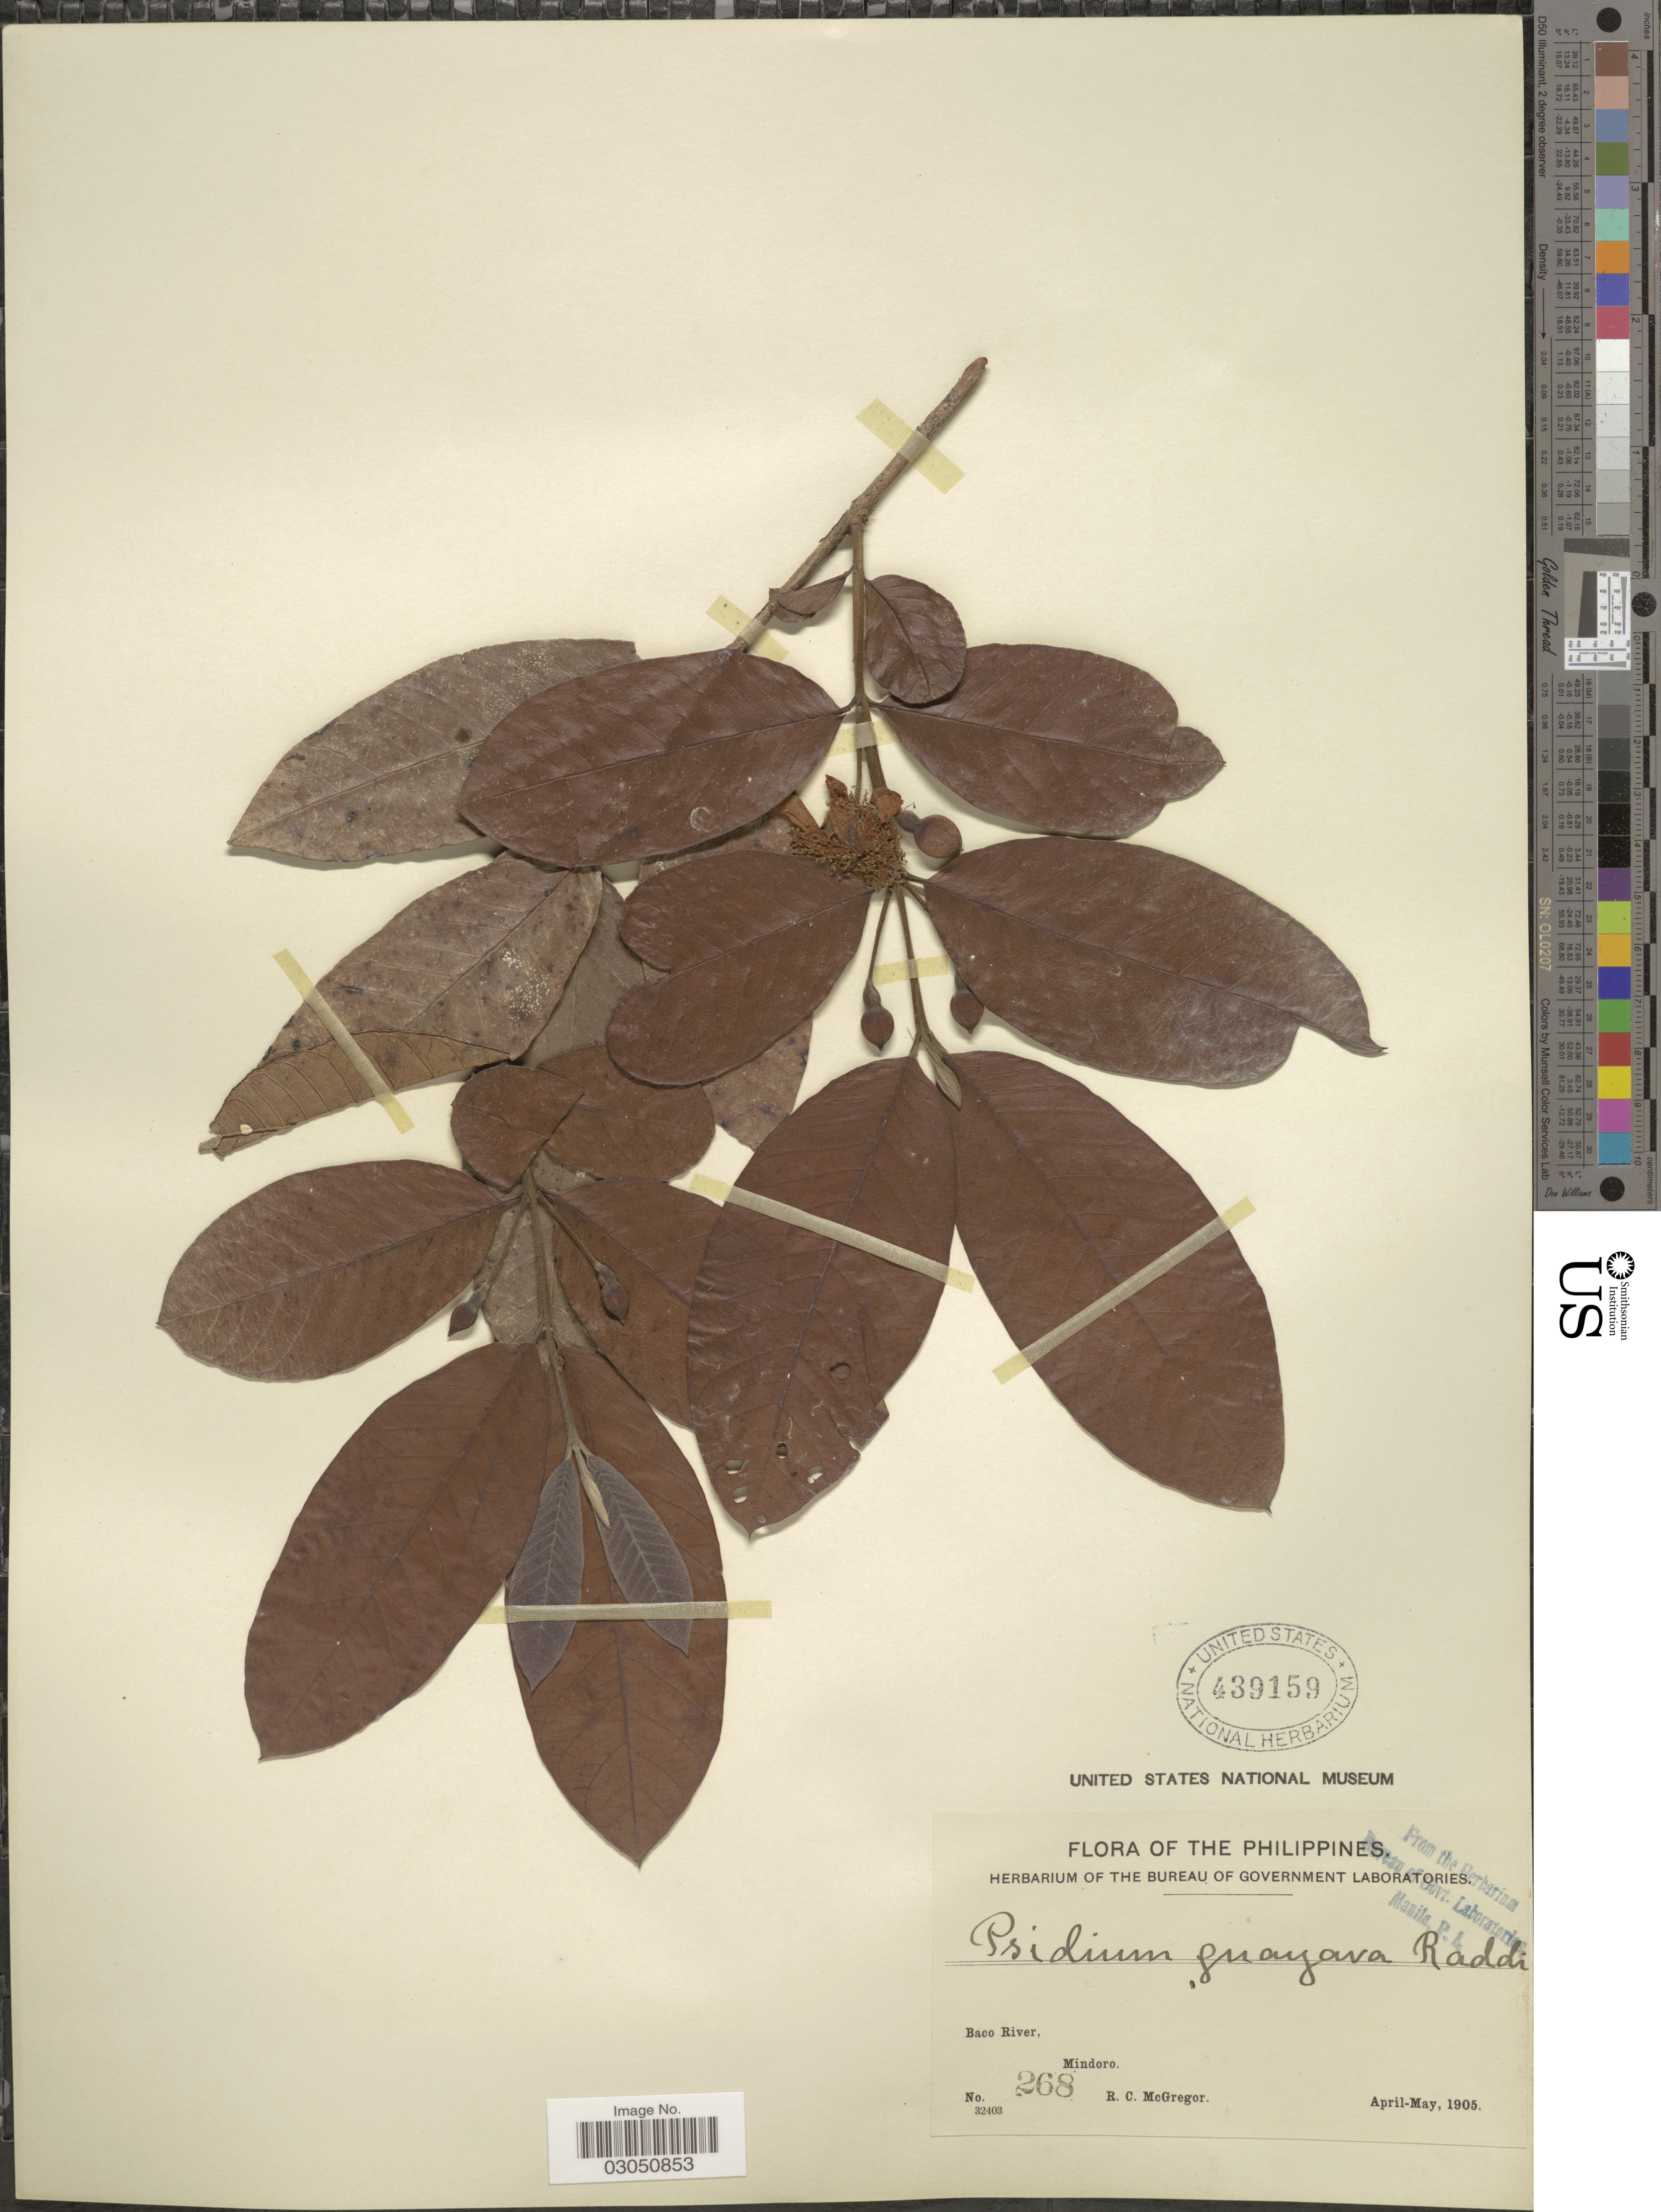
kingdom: Plantae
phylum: Tracheophyta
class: Magnoliopsida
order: Myrtales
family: Myrtaceae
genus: Psidium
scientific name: Psidium guajava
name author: L.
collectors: R. C. McGregor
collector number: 268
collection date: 1905-04/1905-05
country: Philippines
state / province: Mimaropa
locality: Baco River, Mindoro.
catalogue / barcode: US 439159